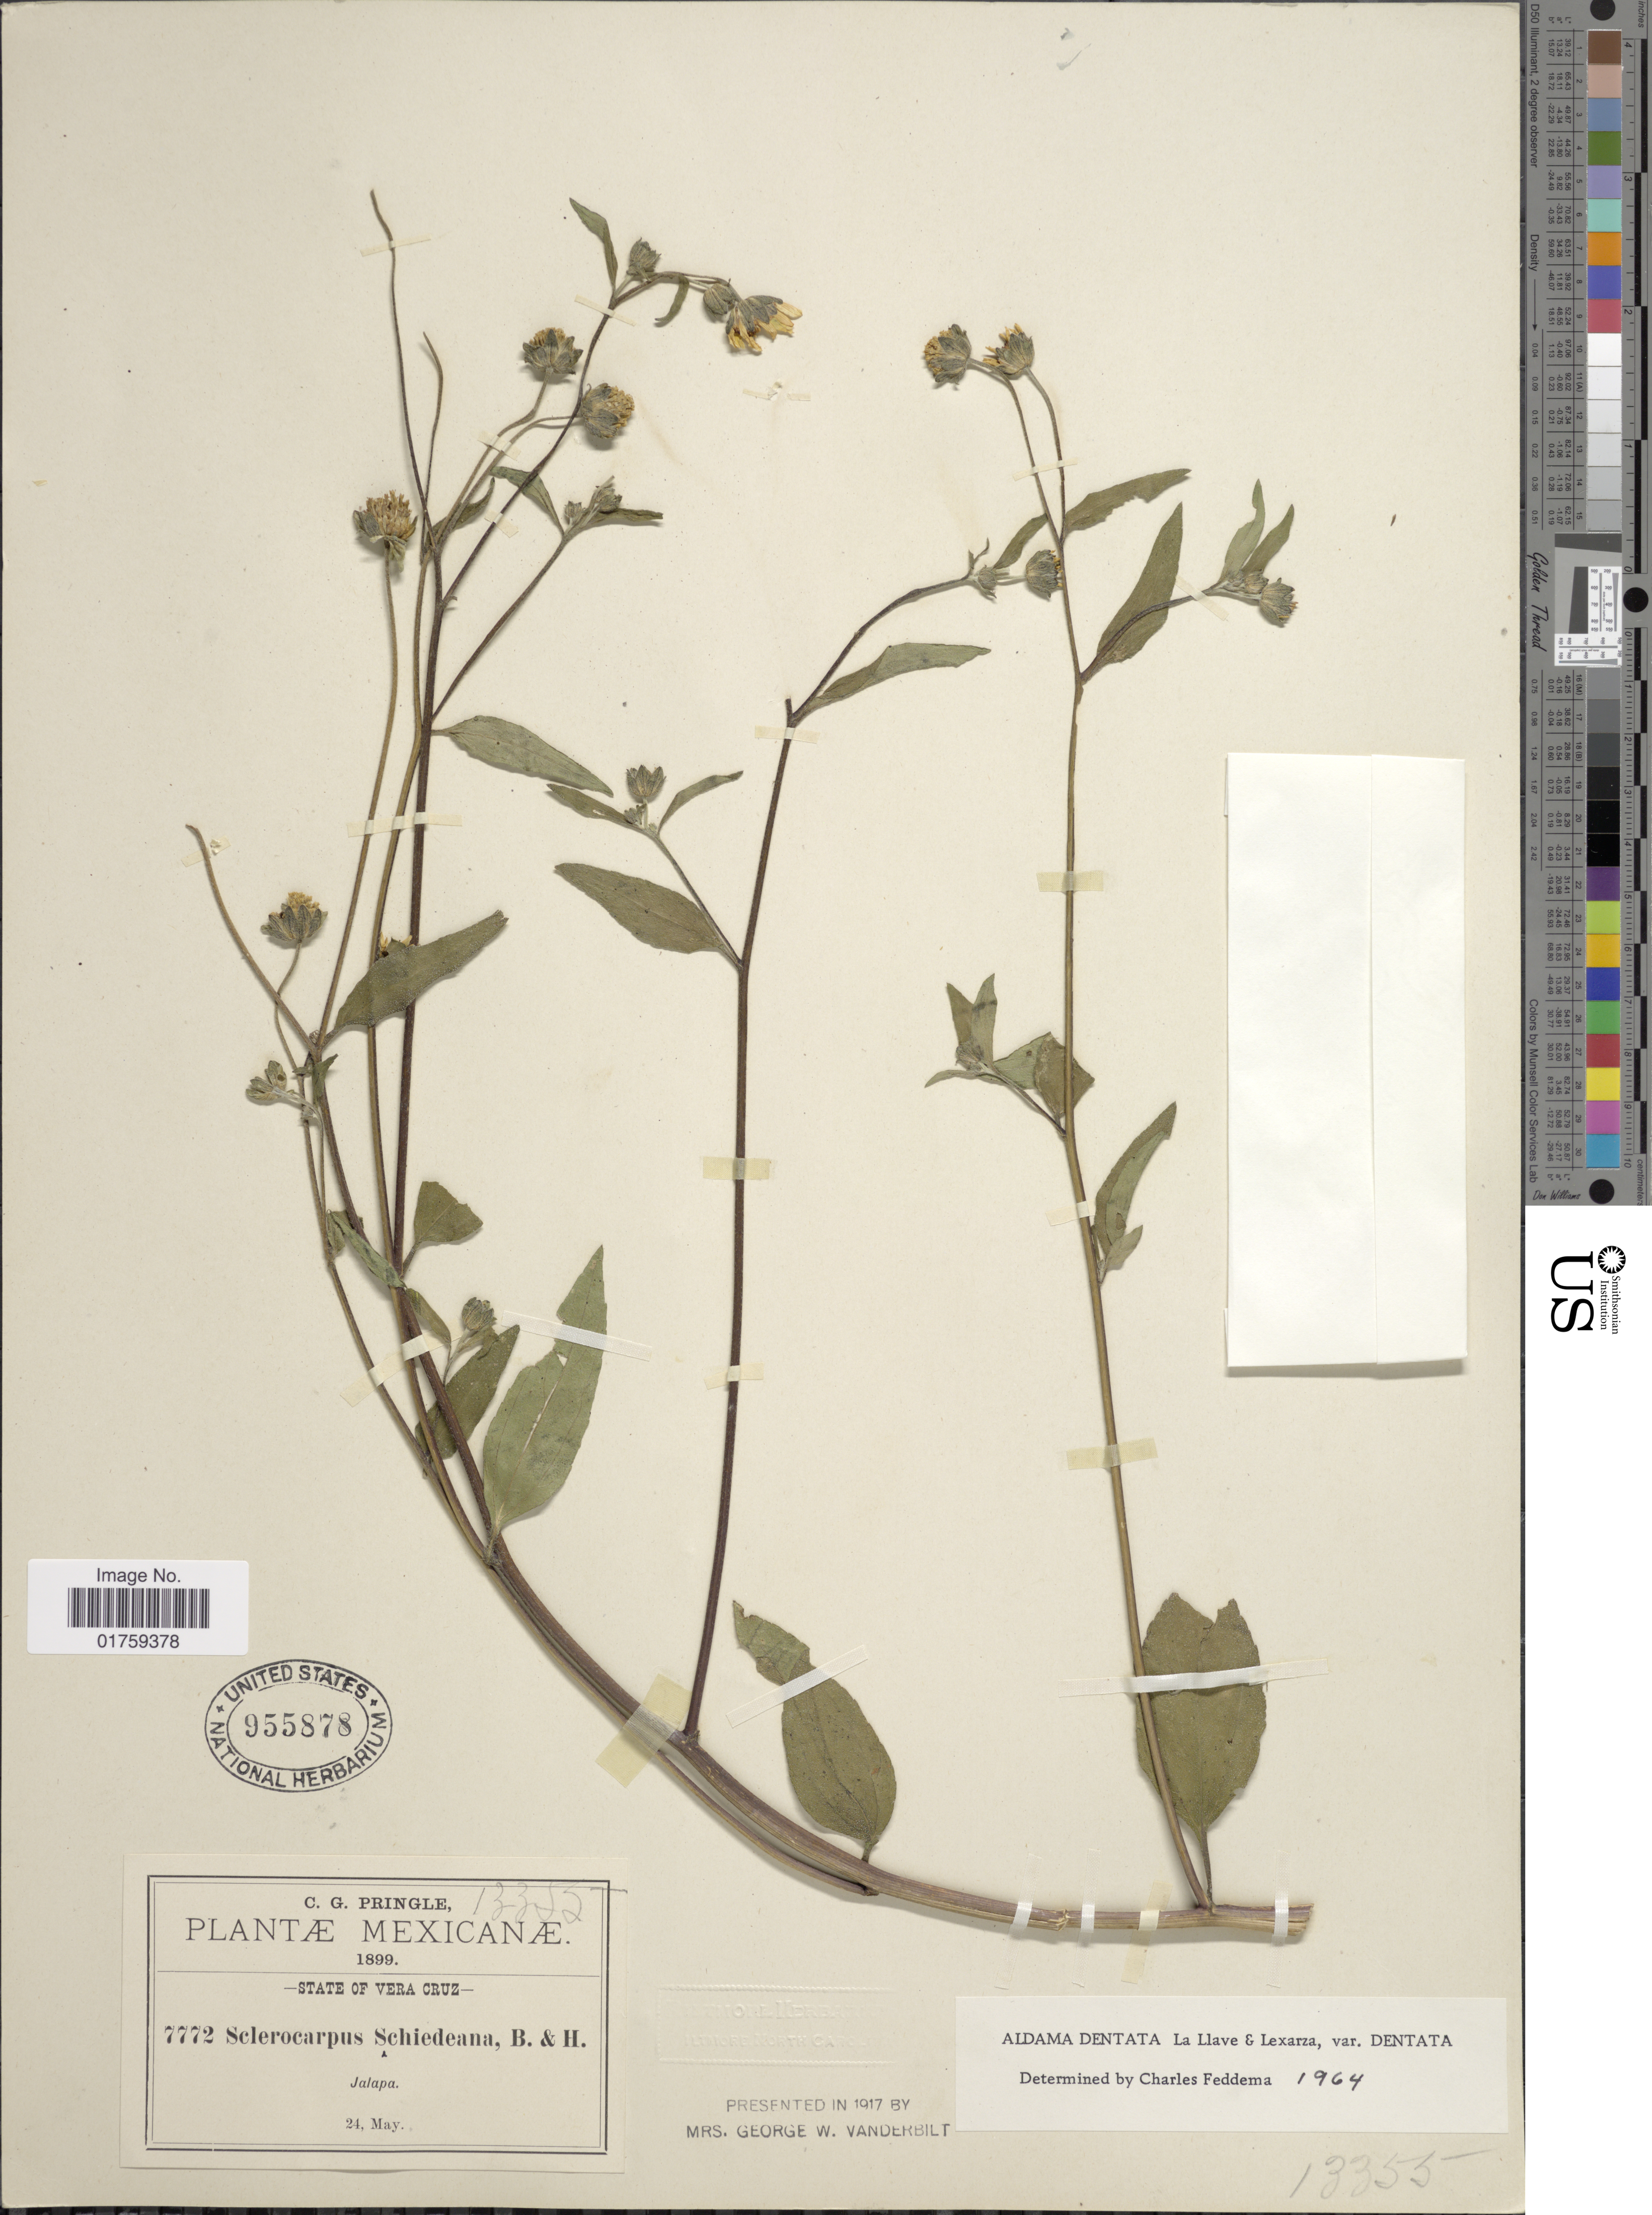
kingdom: Plantae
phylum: Tracheophyta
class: Magnoliopsida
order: Asterales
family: Asteraceae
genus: Sclerocarpus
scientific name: Sclerocarpus dentatus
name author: (La Llave) Benth. & Hook. f. ex Hemsl.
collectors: C. G. Pringle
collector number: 7772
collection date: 1899-05-24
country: Mexico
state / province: Veracruz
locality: State of Vera Cruz. Jalapa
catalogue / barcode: US 955878